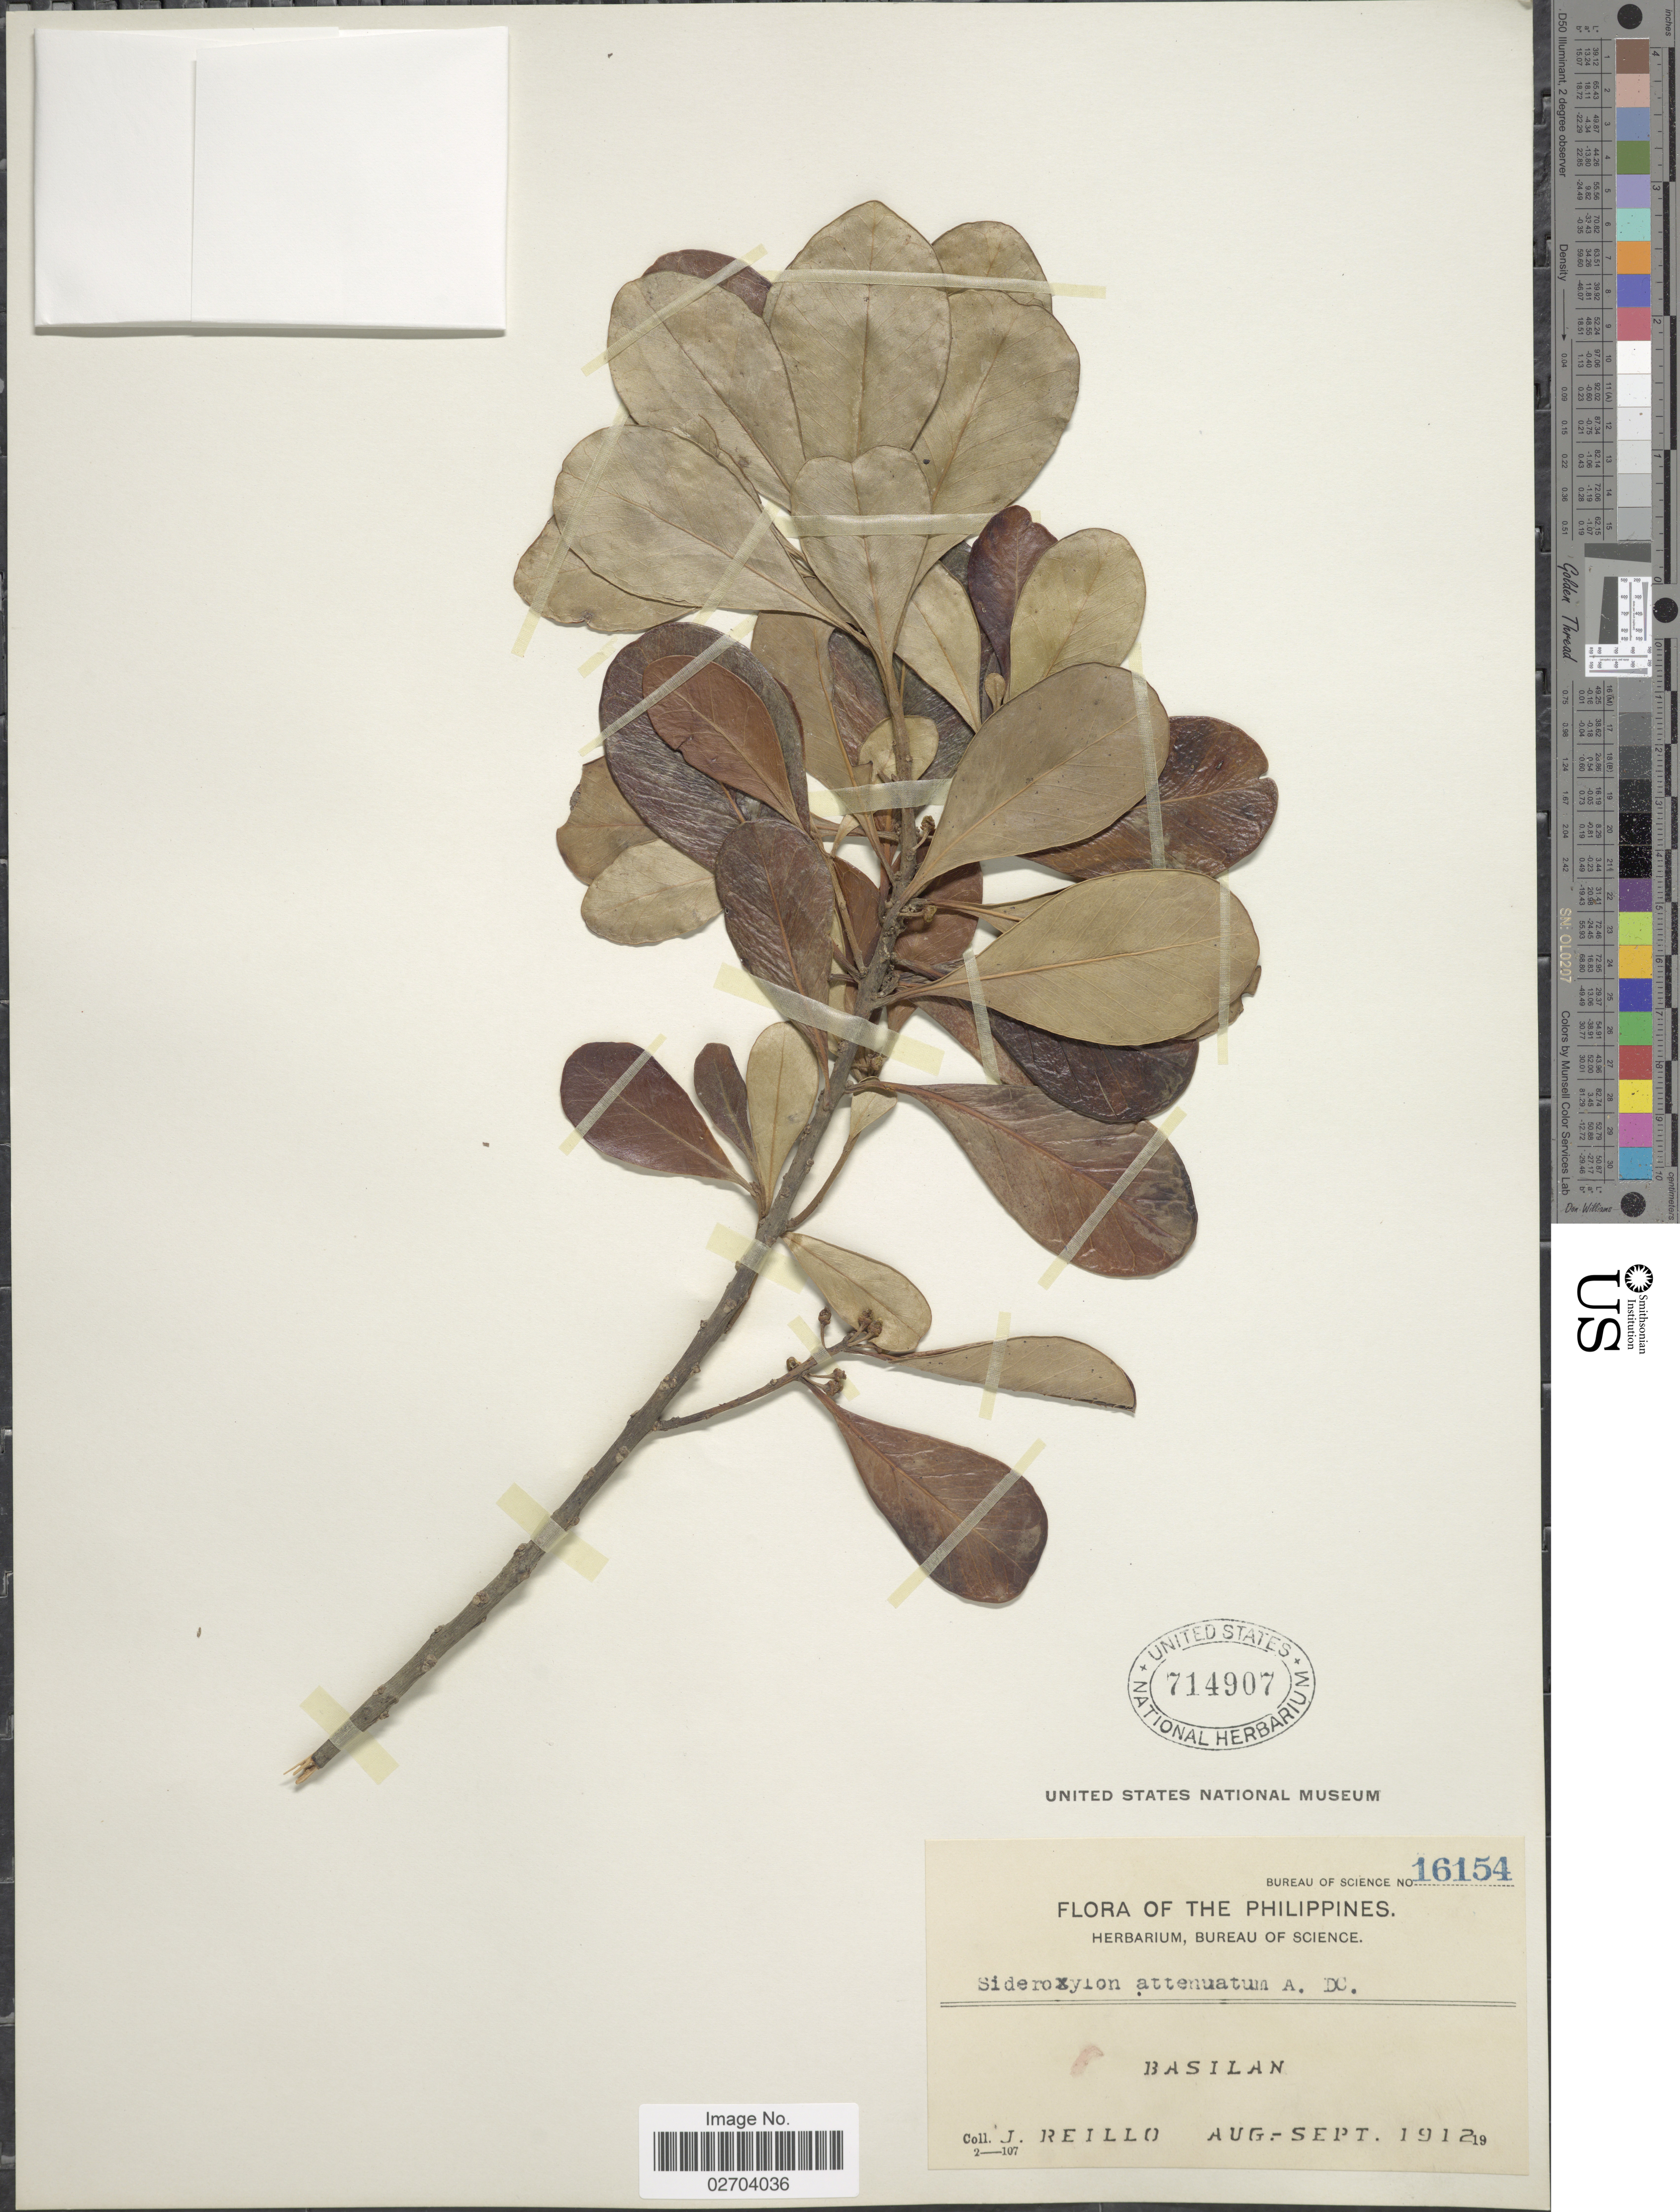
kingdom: Plantae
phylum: Tracheophyta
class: Magnoliopsida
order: Ericales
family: Sapotaceae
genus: Sideroxylon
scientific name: Sideroxylon ferrugineum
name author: Hook. & Arn.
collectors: J. Reillo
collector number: Bureau of Science 16154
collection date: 1912-08/1912-09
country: Philippines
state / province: Muslim Mindanao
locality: Basilan.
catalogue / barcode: US 714907